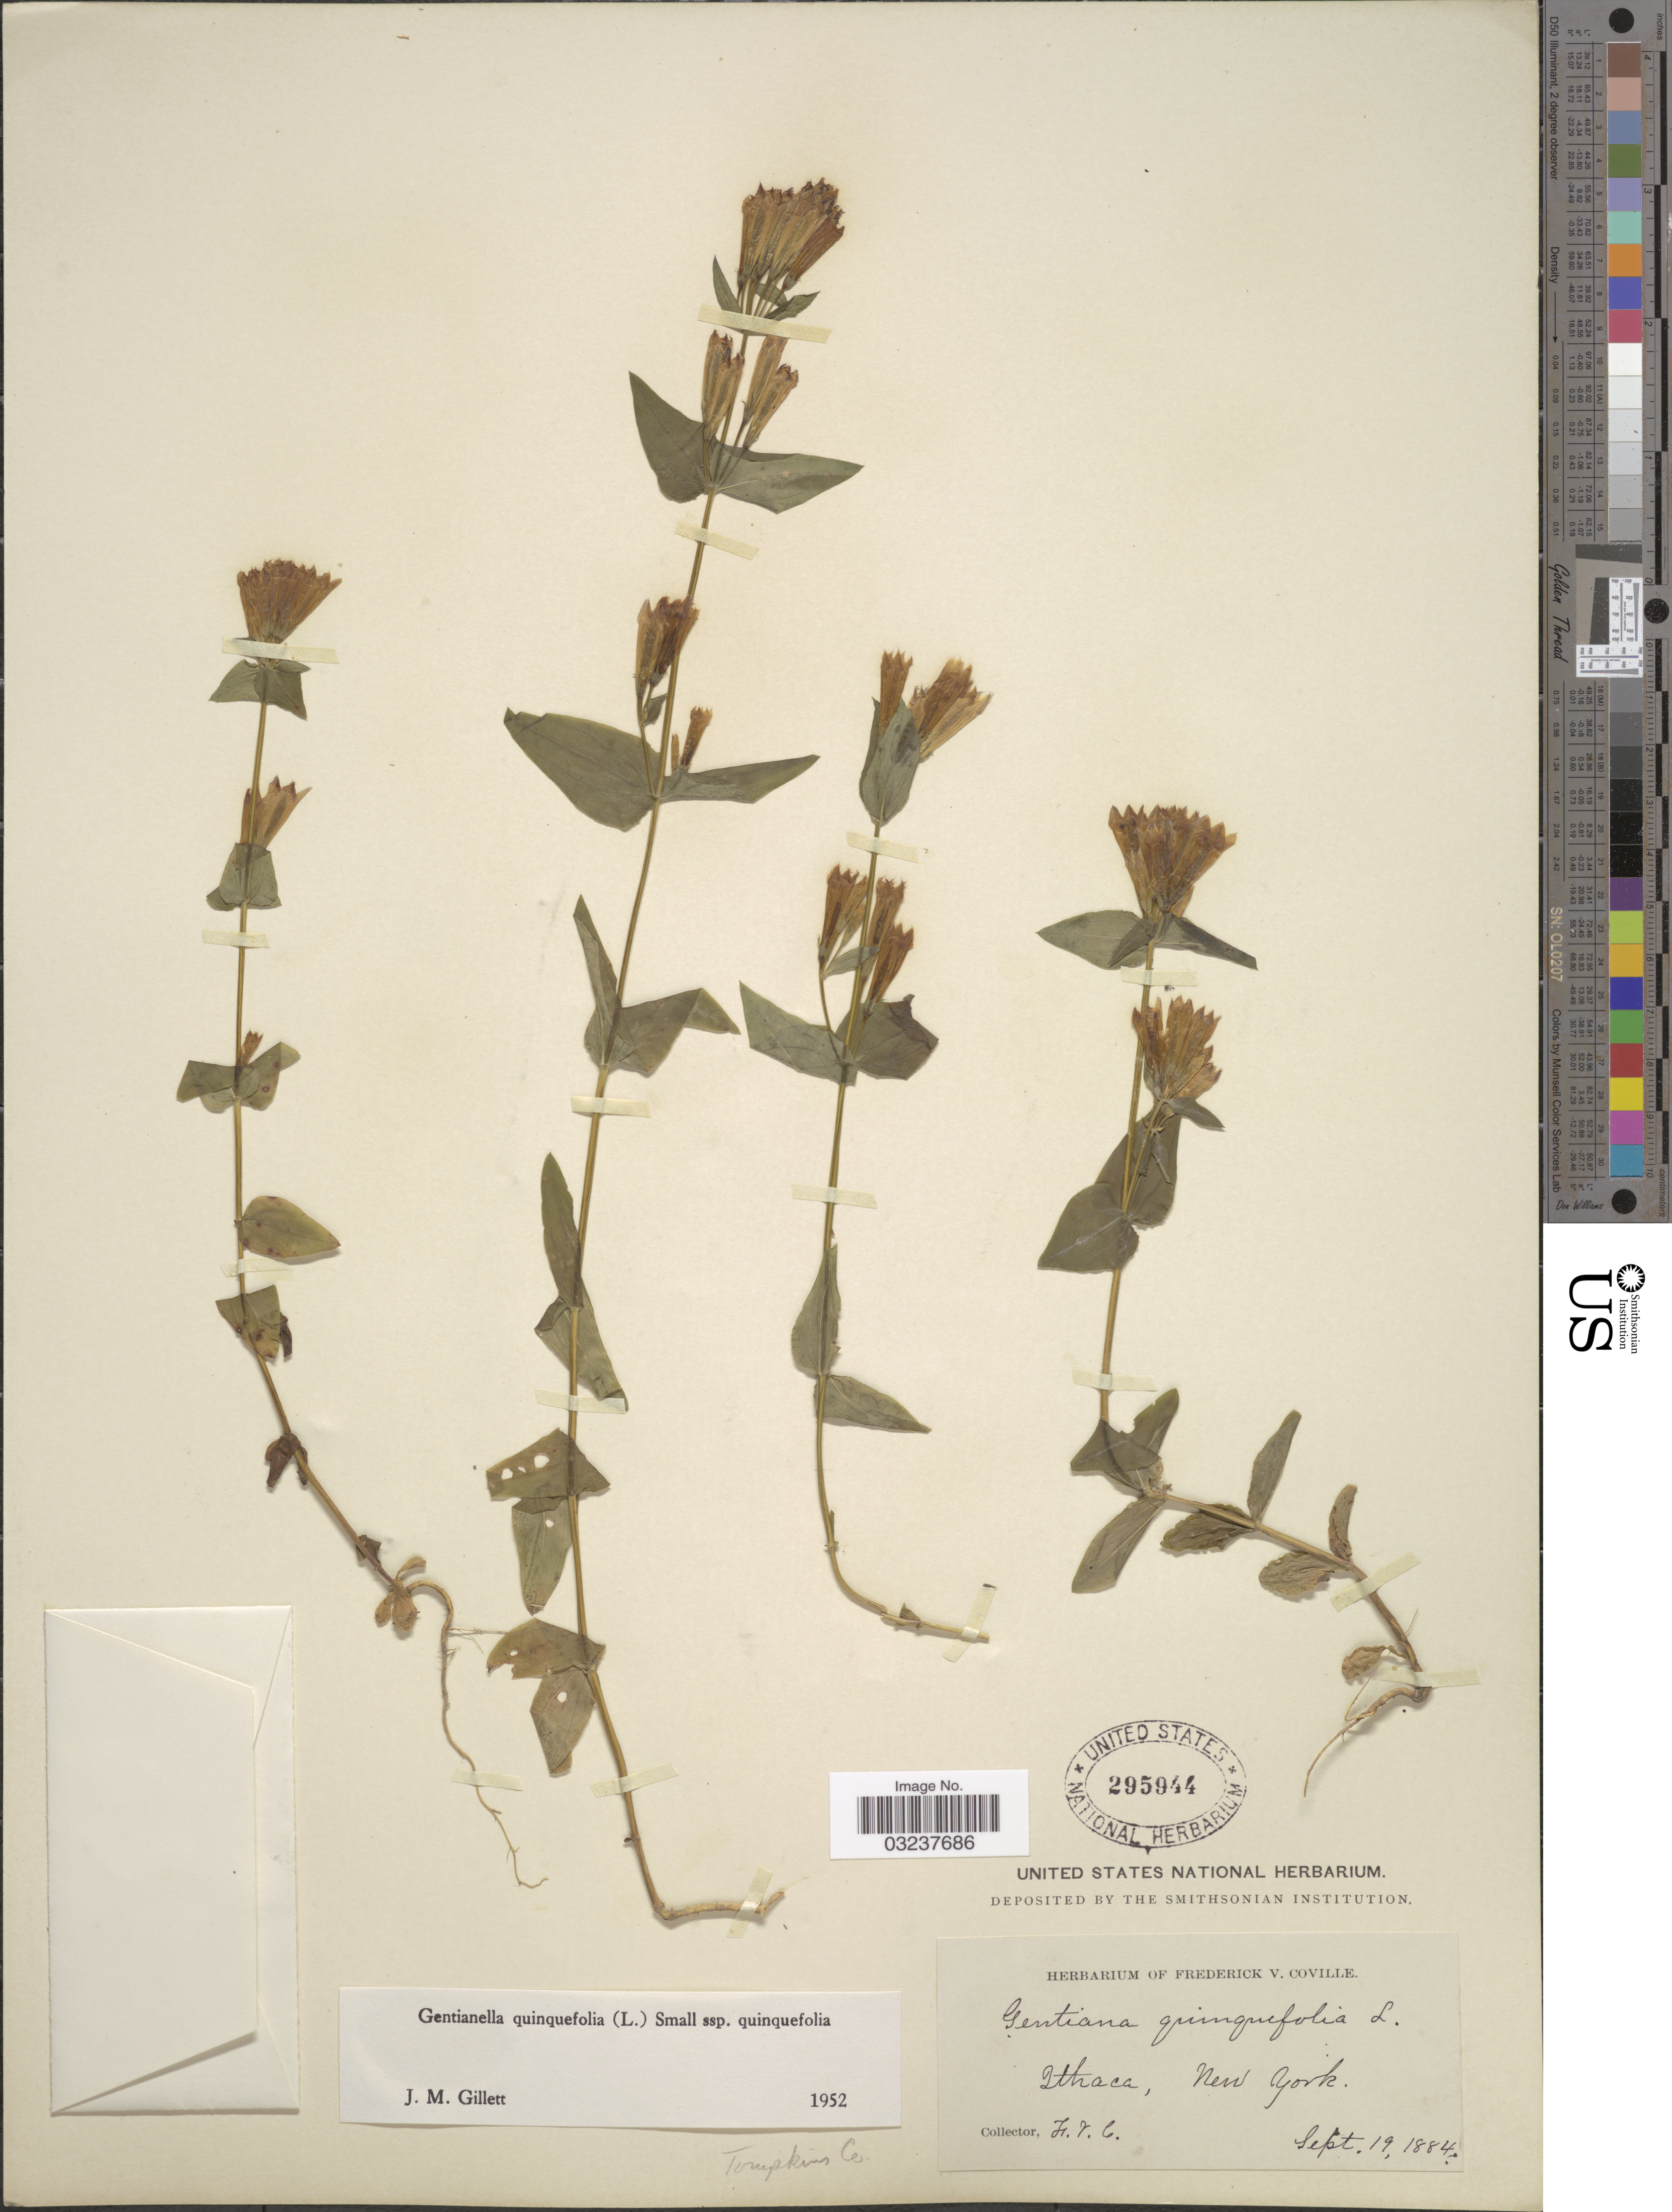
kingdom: Plantae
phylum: Tracheophyta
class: Magnoliopsida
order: Gentianales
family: Gentianaceae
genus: Gentianella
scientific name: Gentianella quinquefolia subsp. quinquefolia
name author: (L.) Small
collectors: F. V. Coville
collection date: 1884-09-19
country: United States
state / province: New York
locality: Ithaca, Tompkins Co.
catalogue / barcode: US 295944